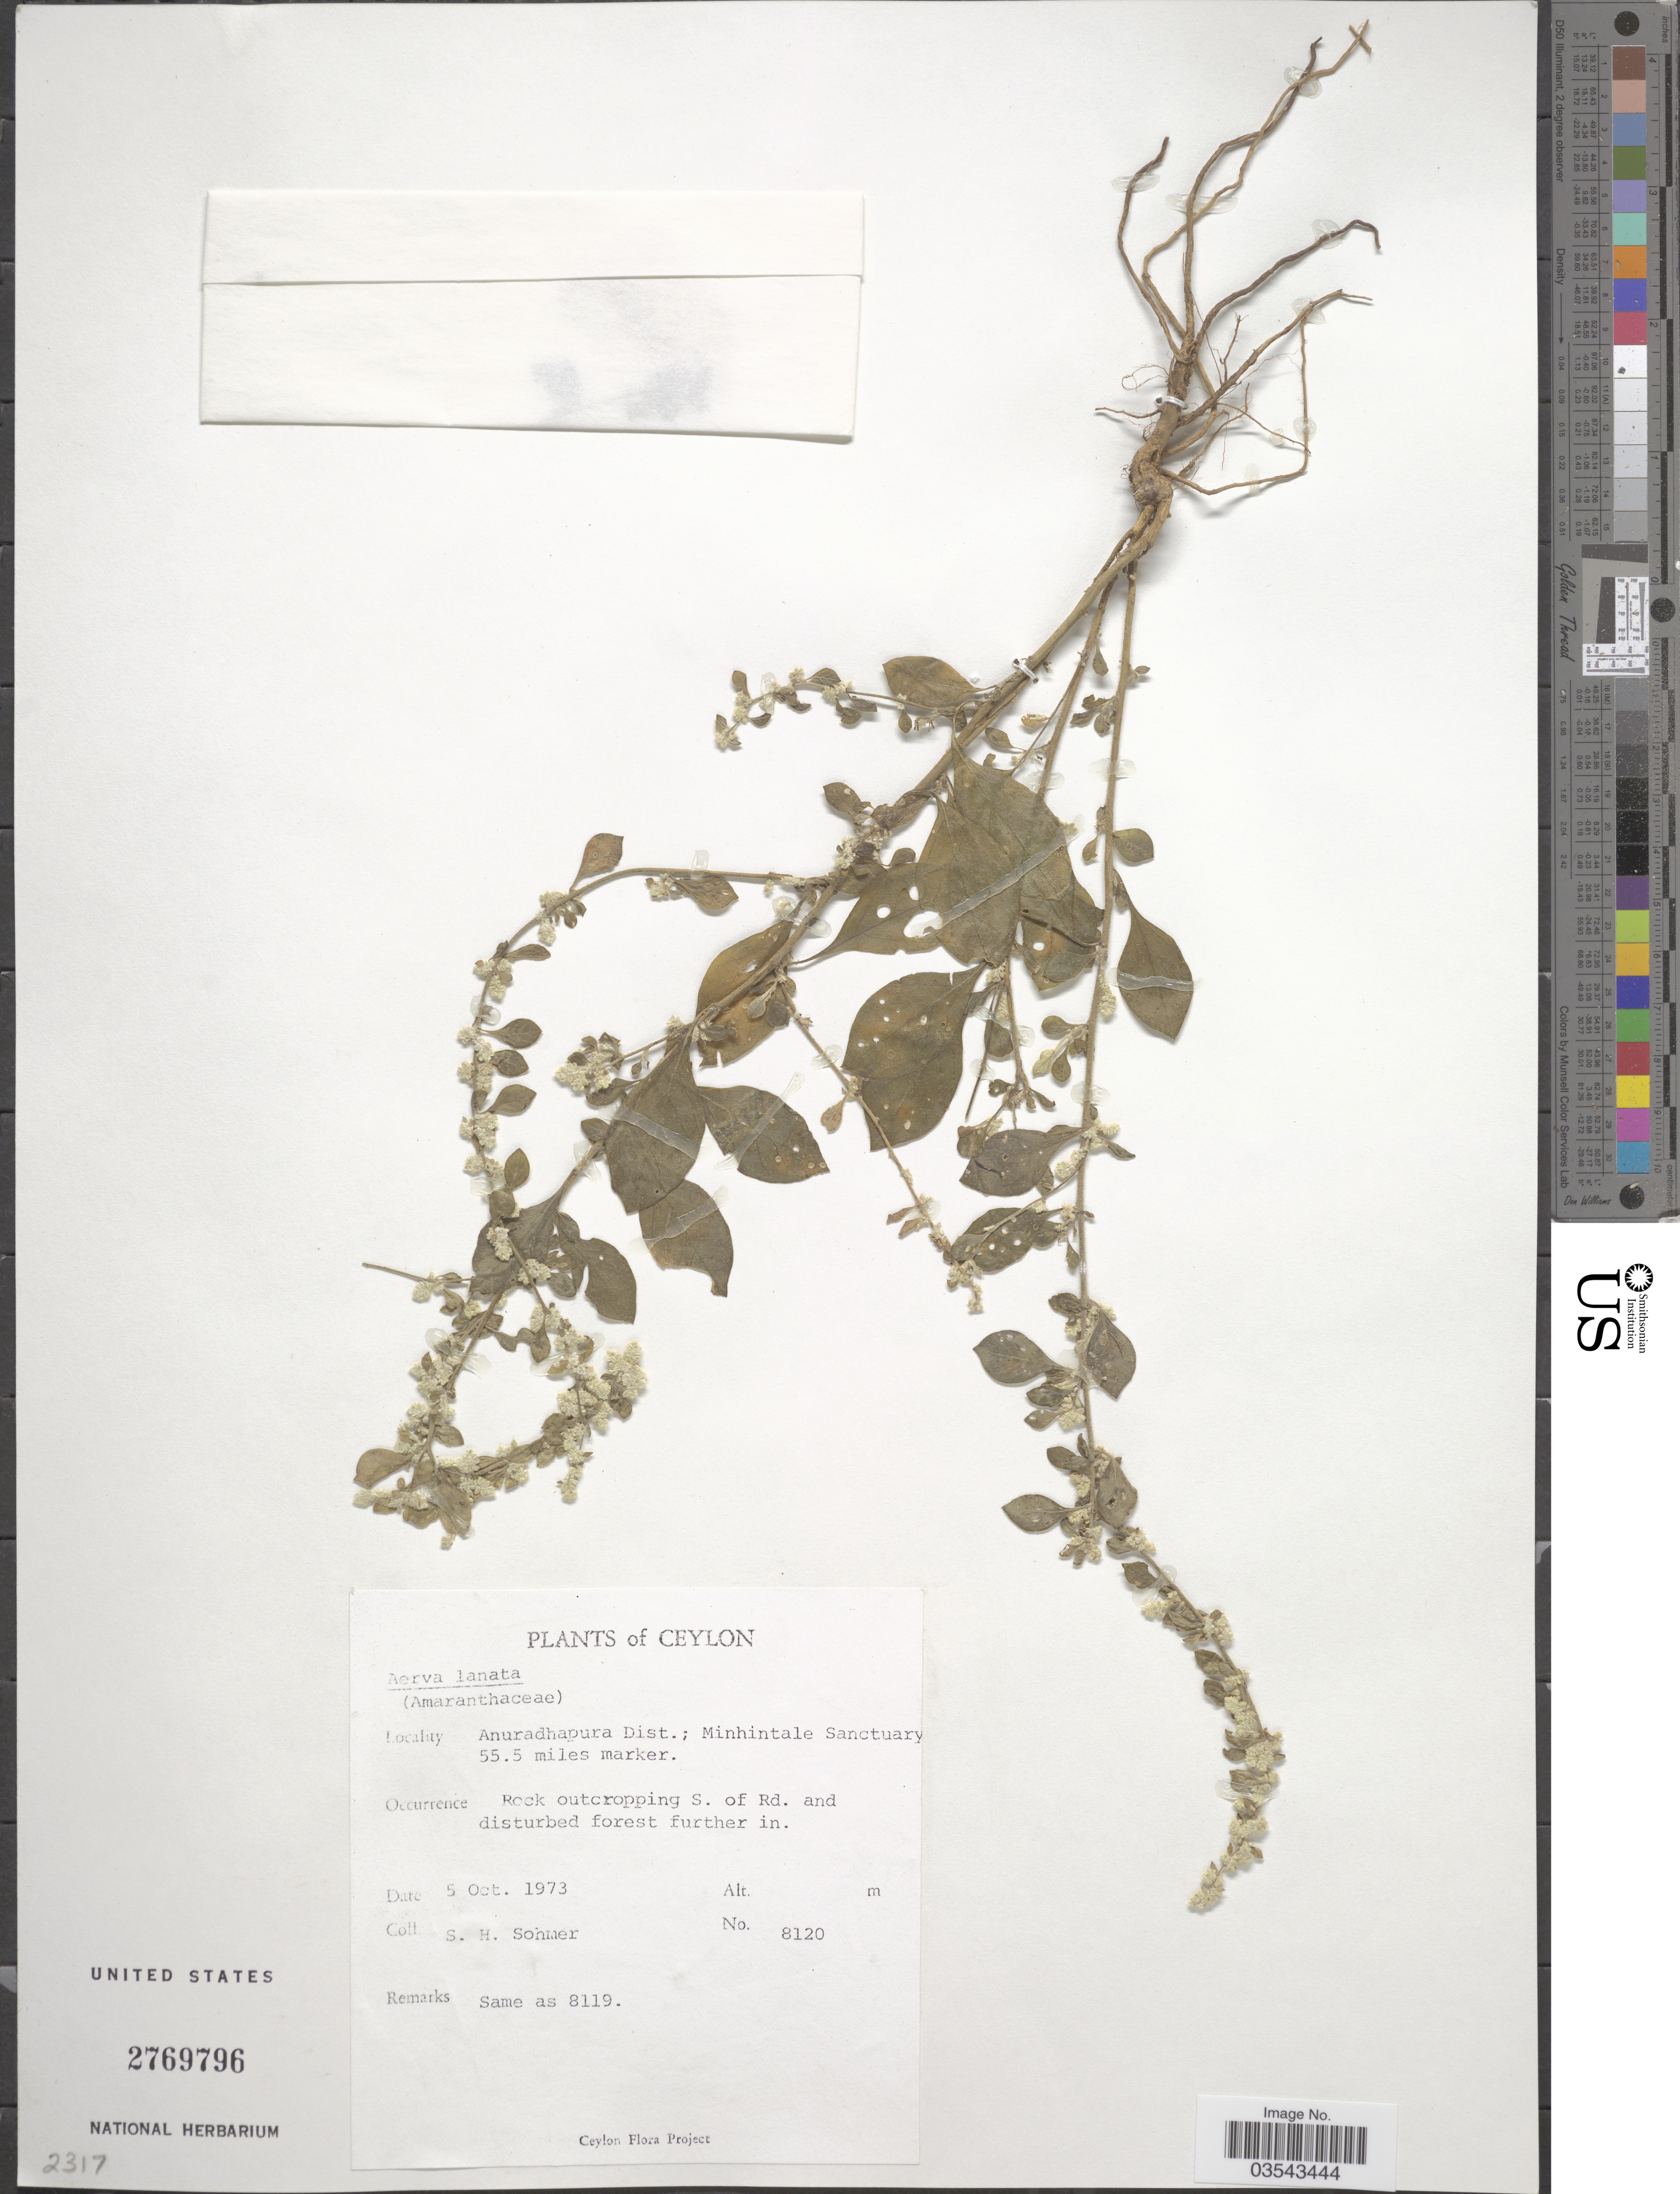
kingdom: Plantae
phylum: Tracheophyta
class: Magnoliopsida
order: Caryophyllales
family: Amaranthaceae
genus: Ouret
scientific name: Ouret lanata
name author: (L.) Kuntze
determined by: U.S. National Herbarium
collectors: S. H. Sohmer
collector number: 8120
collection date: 1973-10-05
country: Sri Lanka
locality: Ceylon. Anuradhapura Dist.; Minhintale Sanctuary 55.5 miles marker. Rock outcropping S. of Rd.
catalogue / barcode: US 2769796